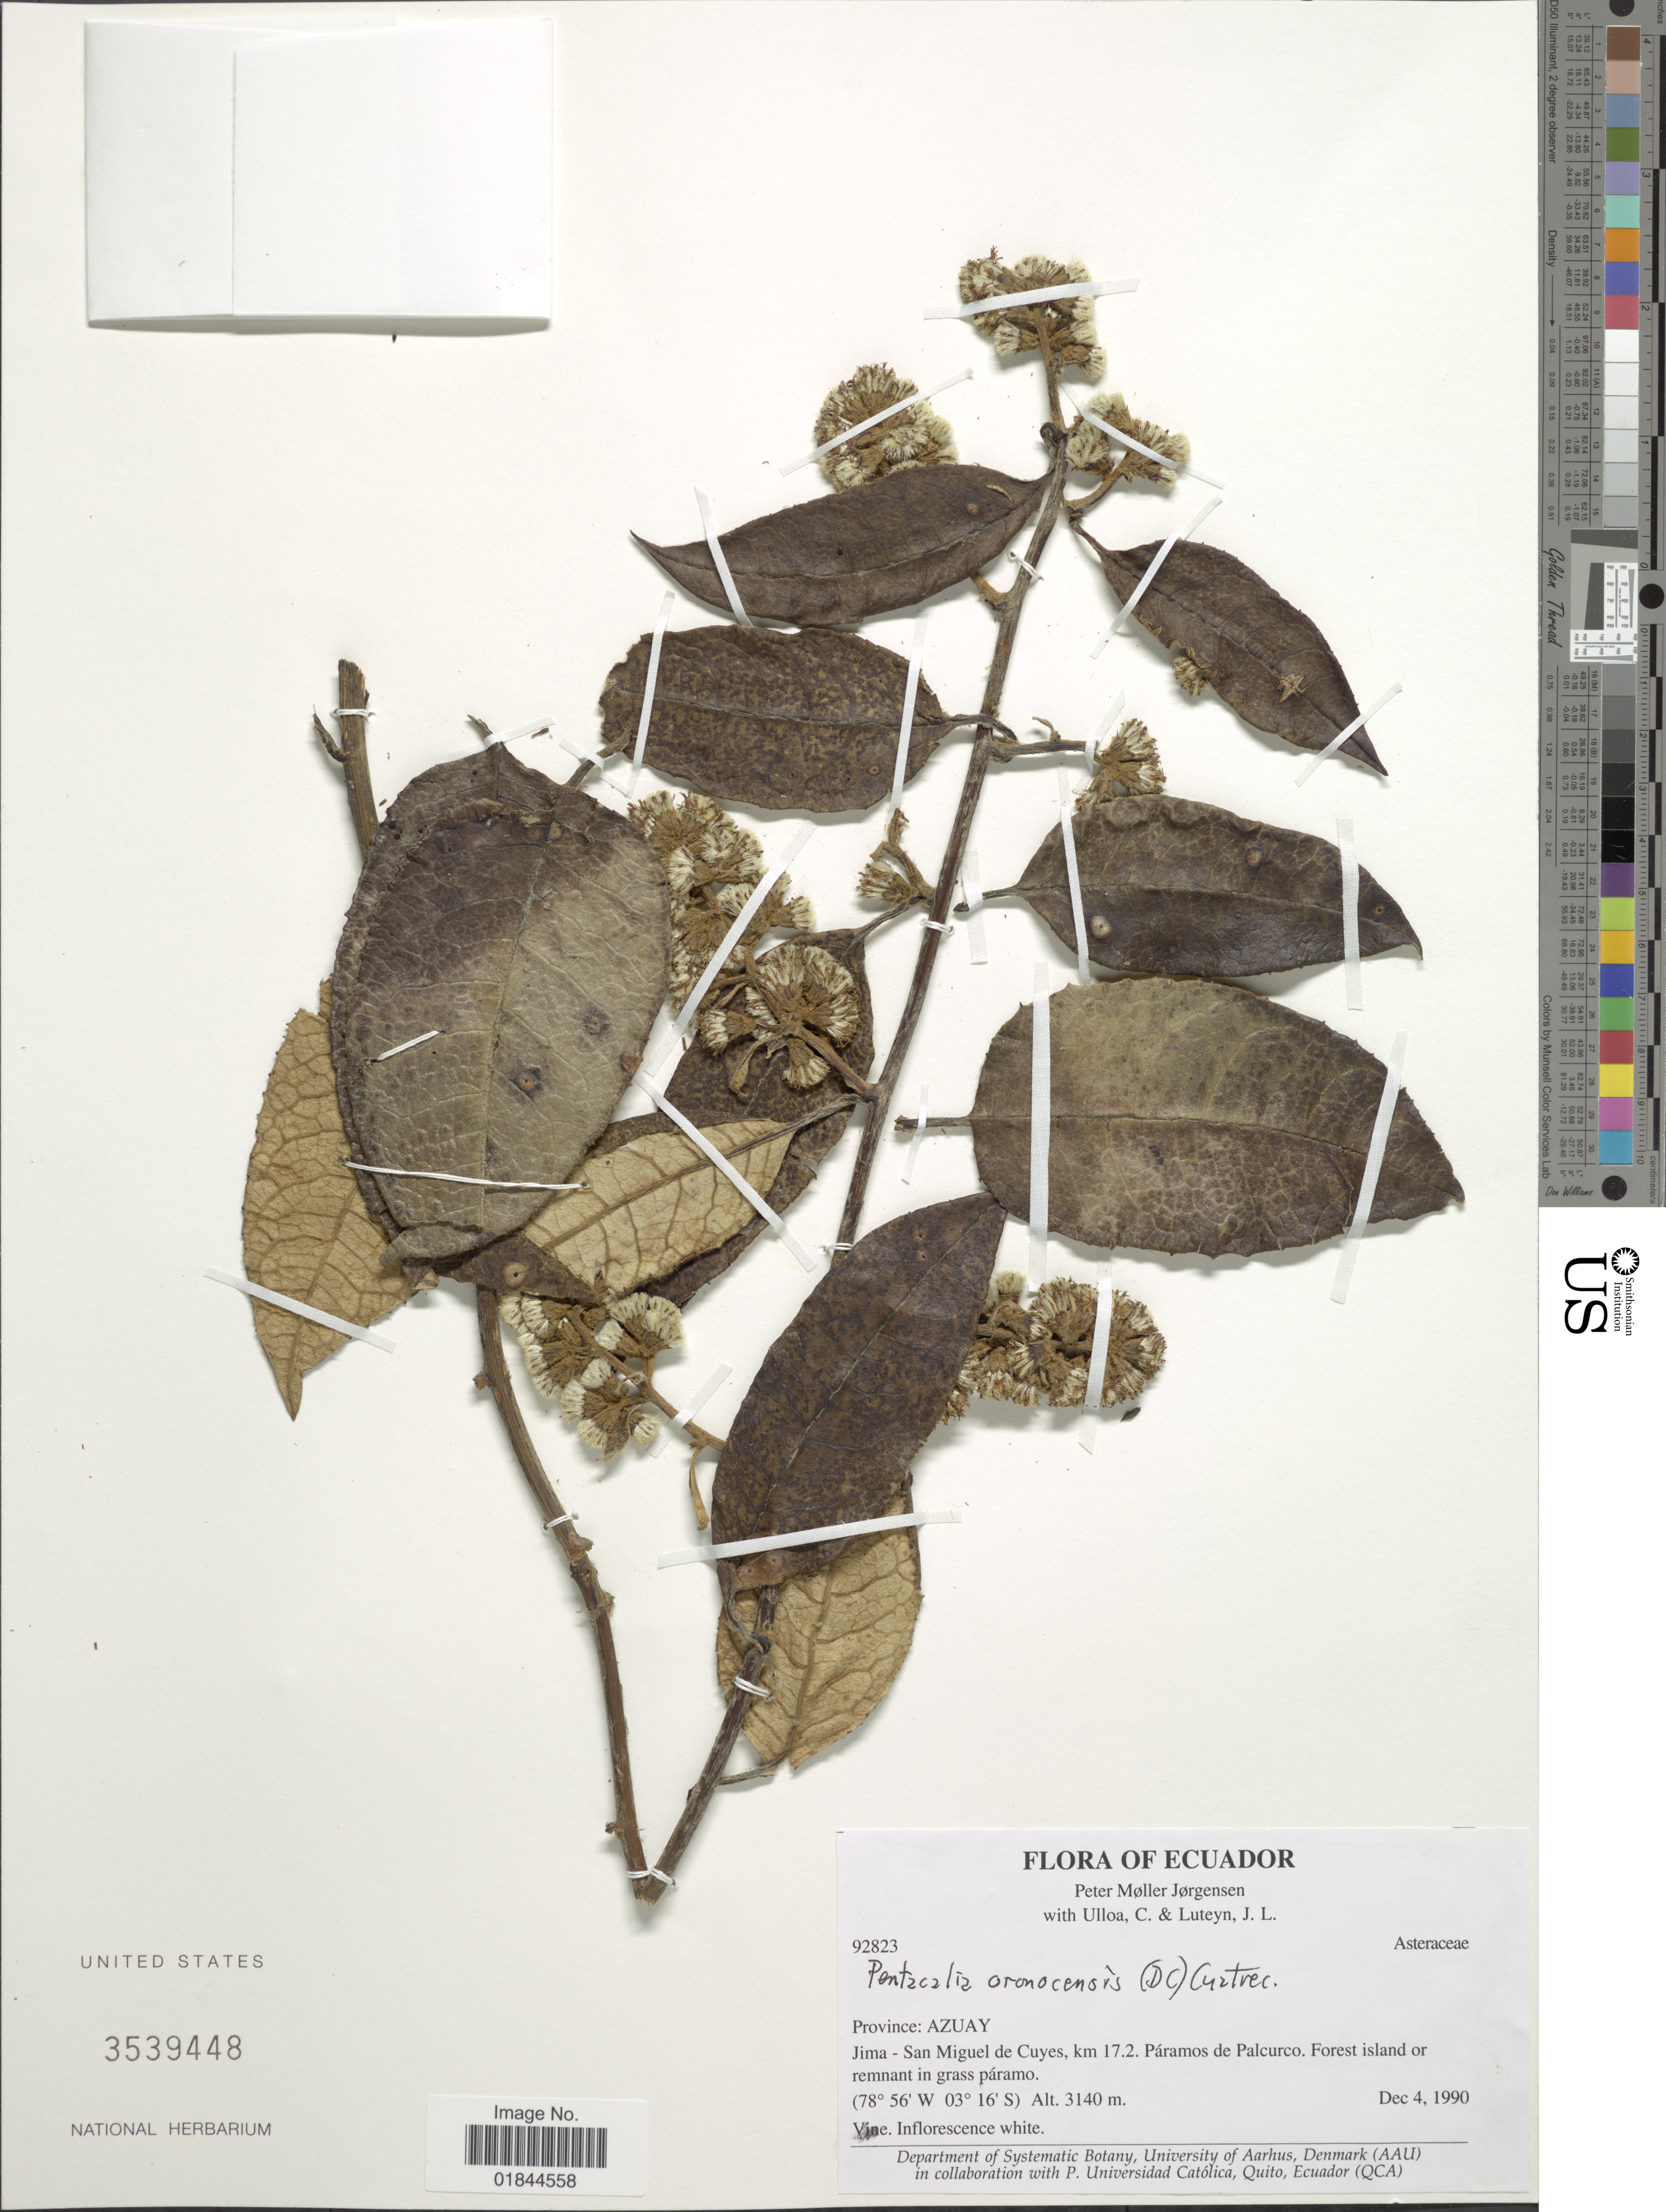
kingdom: Plantae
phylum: Tracheophyta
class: Magnoliopsida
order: Asterales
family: Asteraceae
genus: Pentacalia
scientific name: Pentacalia moronensis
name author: H. Rob. & Cuatrec.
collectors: P. M. Jørgensen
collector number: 92823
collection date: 1990-12-04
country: Ecuador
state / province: Azuay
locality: Jima- San Miguel de Cuyes, km 17.2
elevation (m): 3140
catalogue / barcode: US 3539448